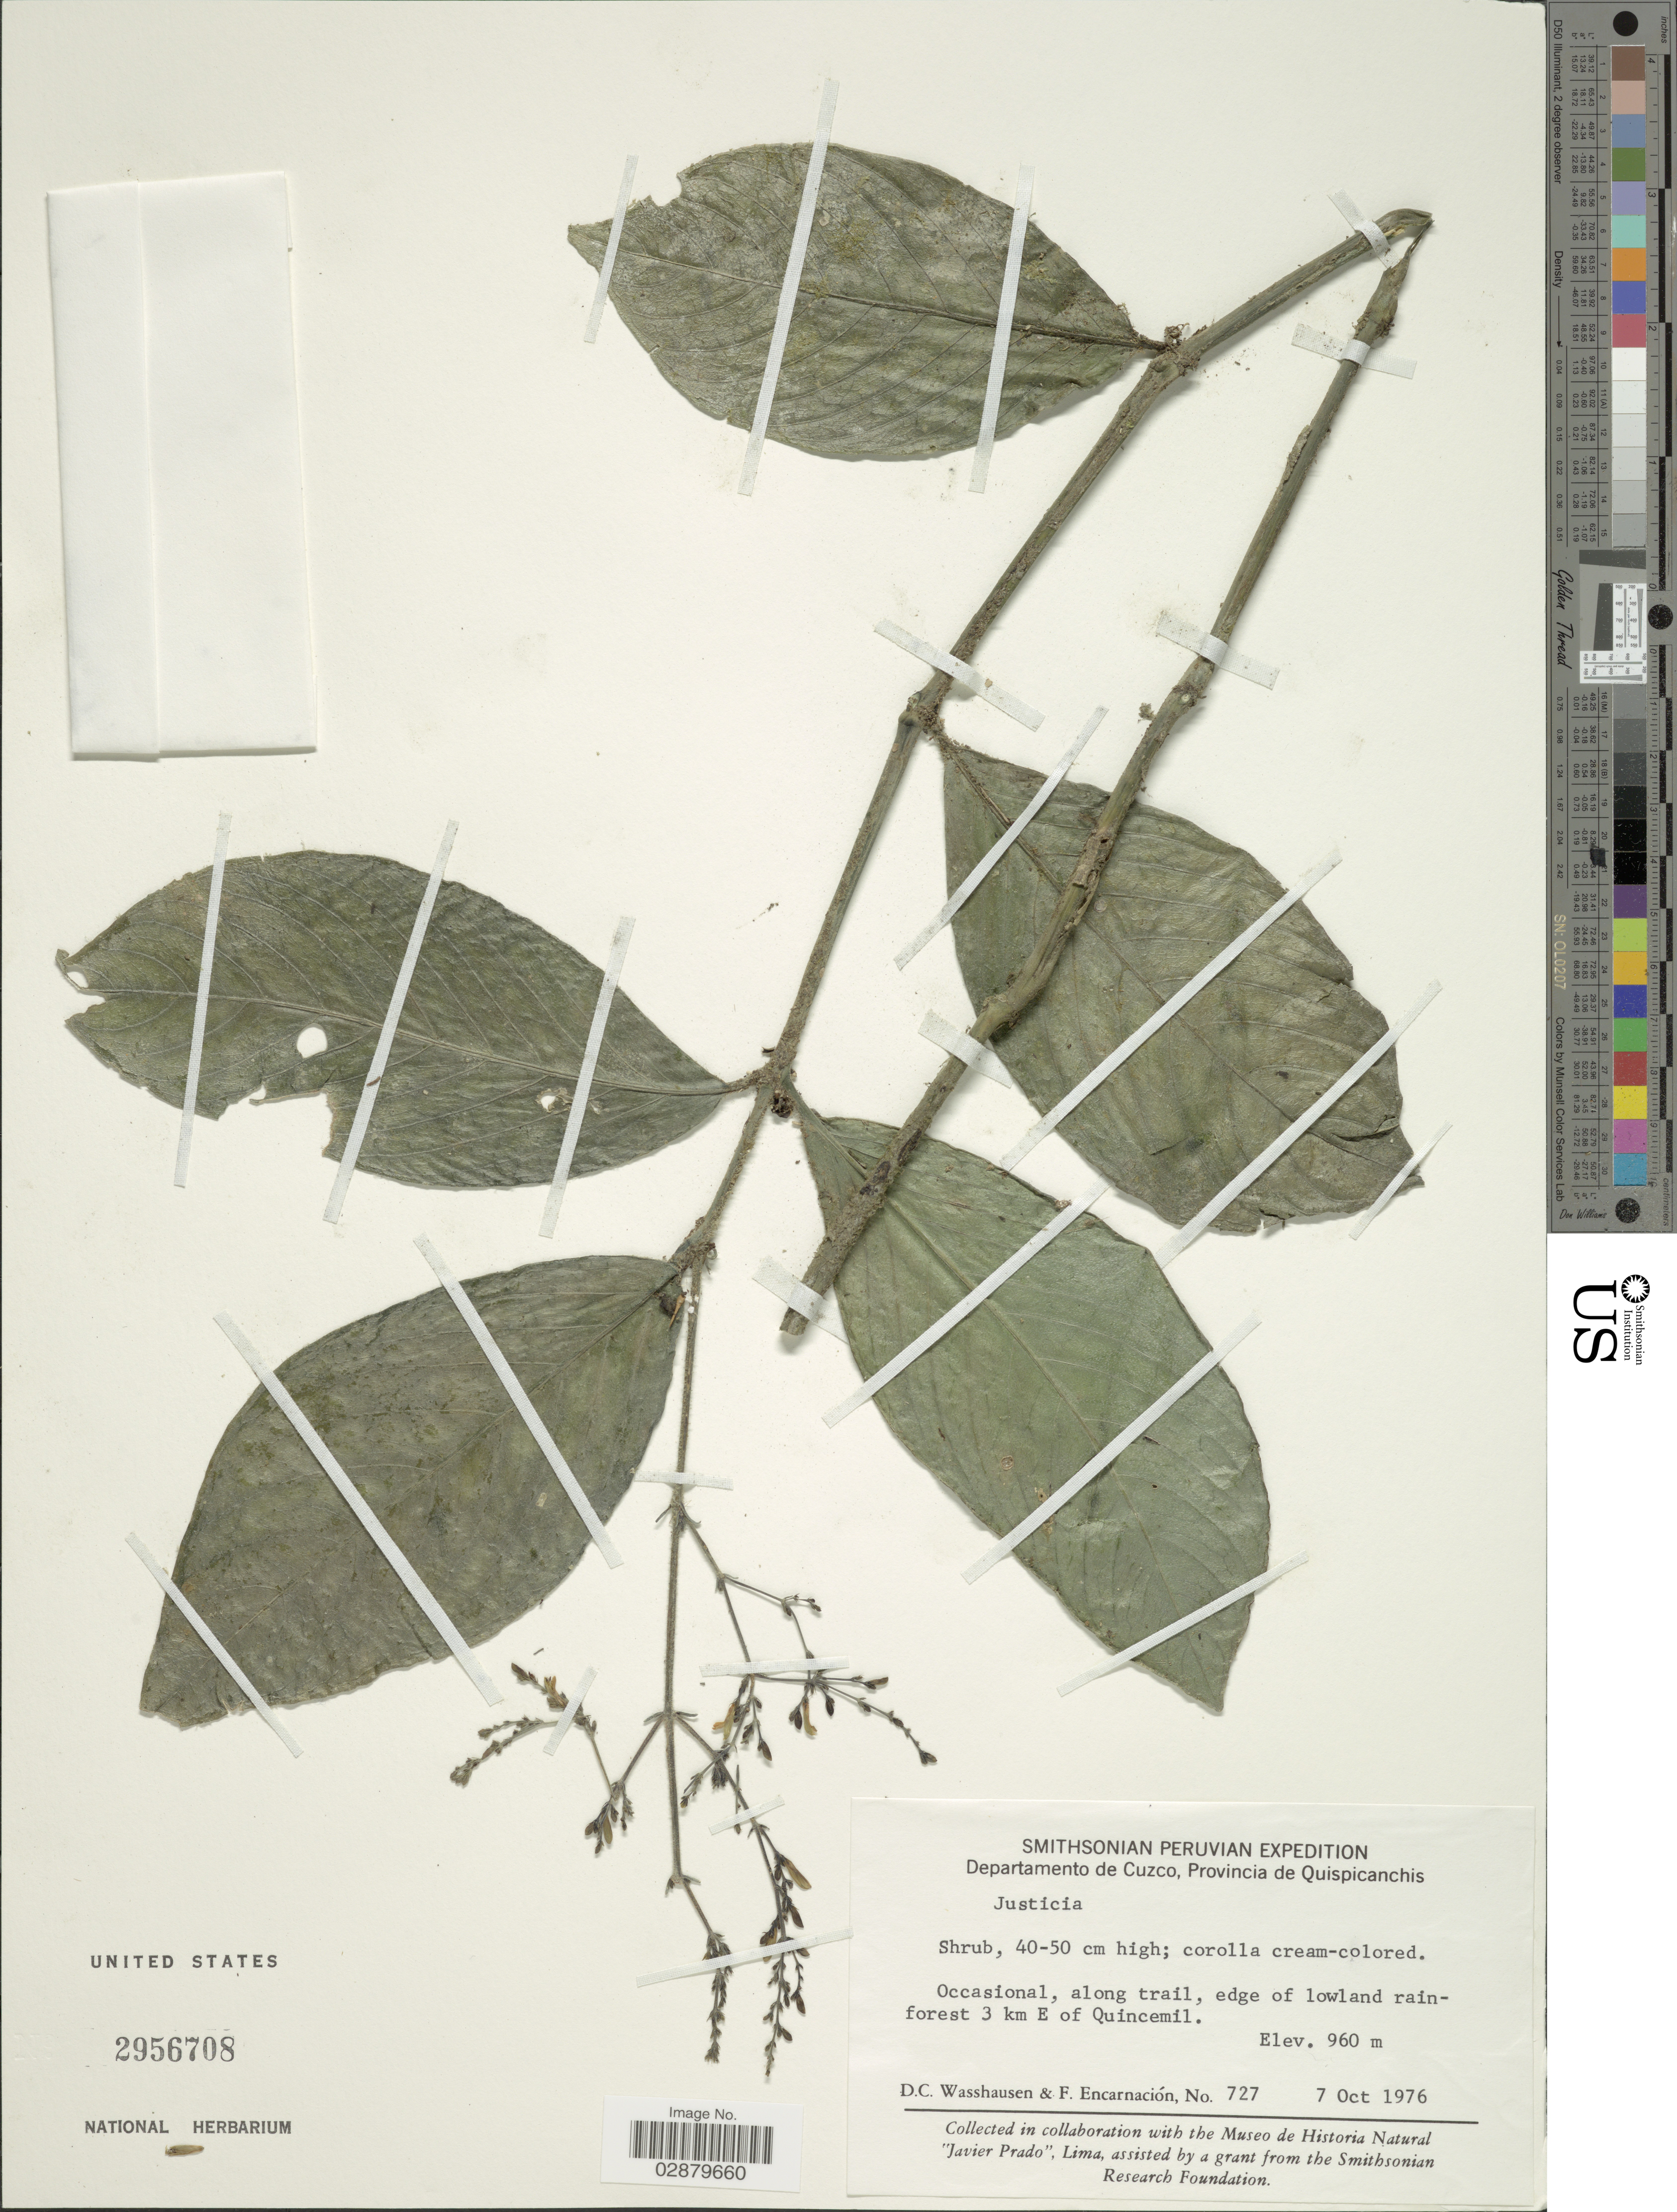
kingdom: Plantae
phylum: Tracheophyta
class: Magnoliopsida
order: Lamiales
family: Acanthaceae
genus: Justicia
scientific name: Justicia lineolata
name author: Ruiz & Pav.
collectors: D. Washausen & F. Encarnación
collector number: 727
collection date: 1976-10-07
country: Peru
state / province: Cusco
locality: Departamento de Cuzco, Provincia de Quispicanchis. 3 km E of Quincemil.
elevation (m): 960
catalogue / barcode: US 2956708